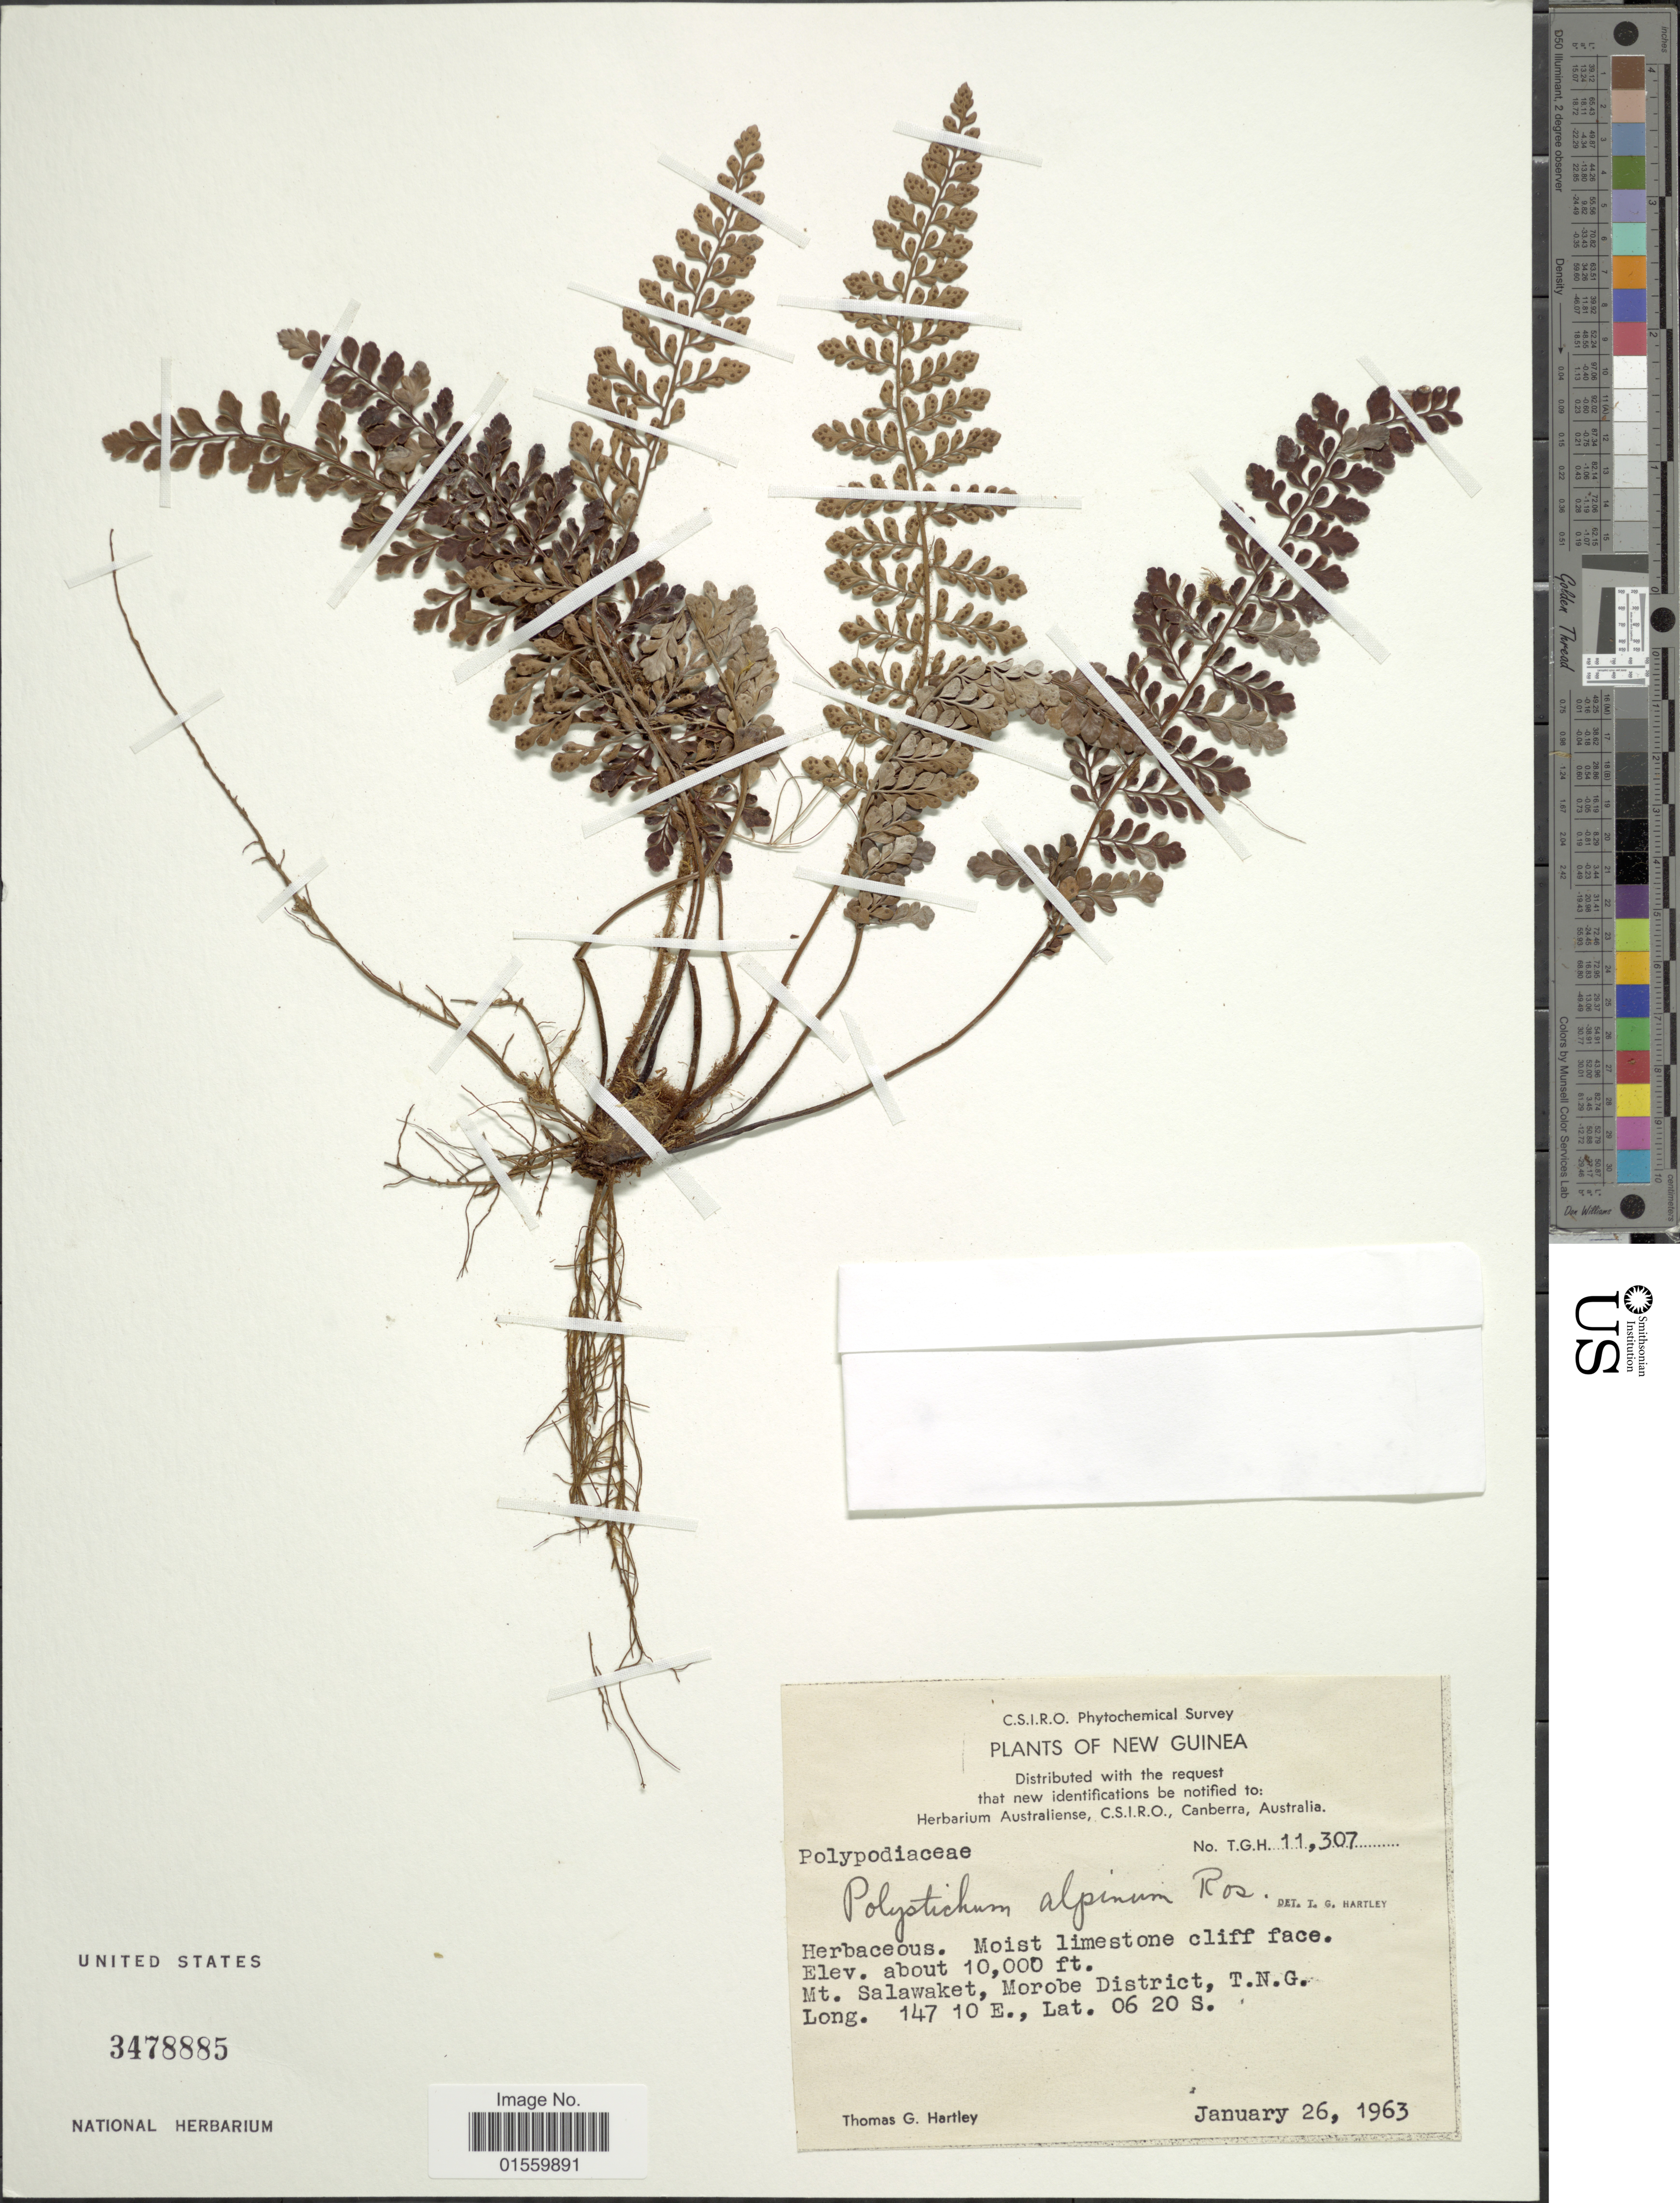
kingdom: Plantae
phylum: Tracheophyta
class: Polypodiopsida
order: Polypodiales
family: Dryopteridaceae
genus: Polystichum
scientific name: Polystichum alpinum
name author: Rosenst.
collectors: T. G. Hartley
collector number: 11307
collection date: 1963-01-26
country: Papua New Guinea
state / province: Morobe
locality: New Guinea, Mt. Salawaket, Morobbe District, T. N. G.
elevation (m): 3048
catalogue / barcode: US 3478885